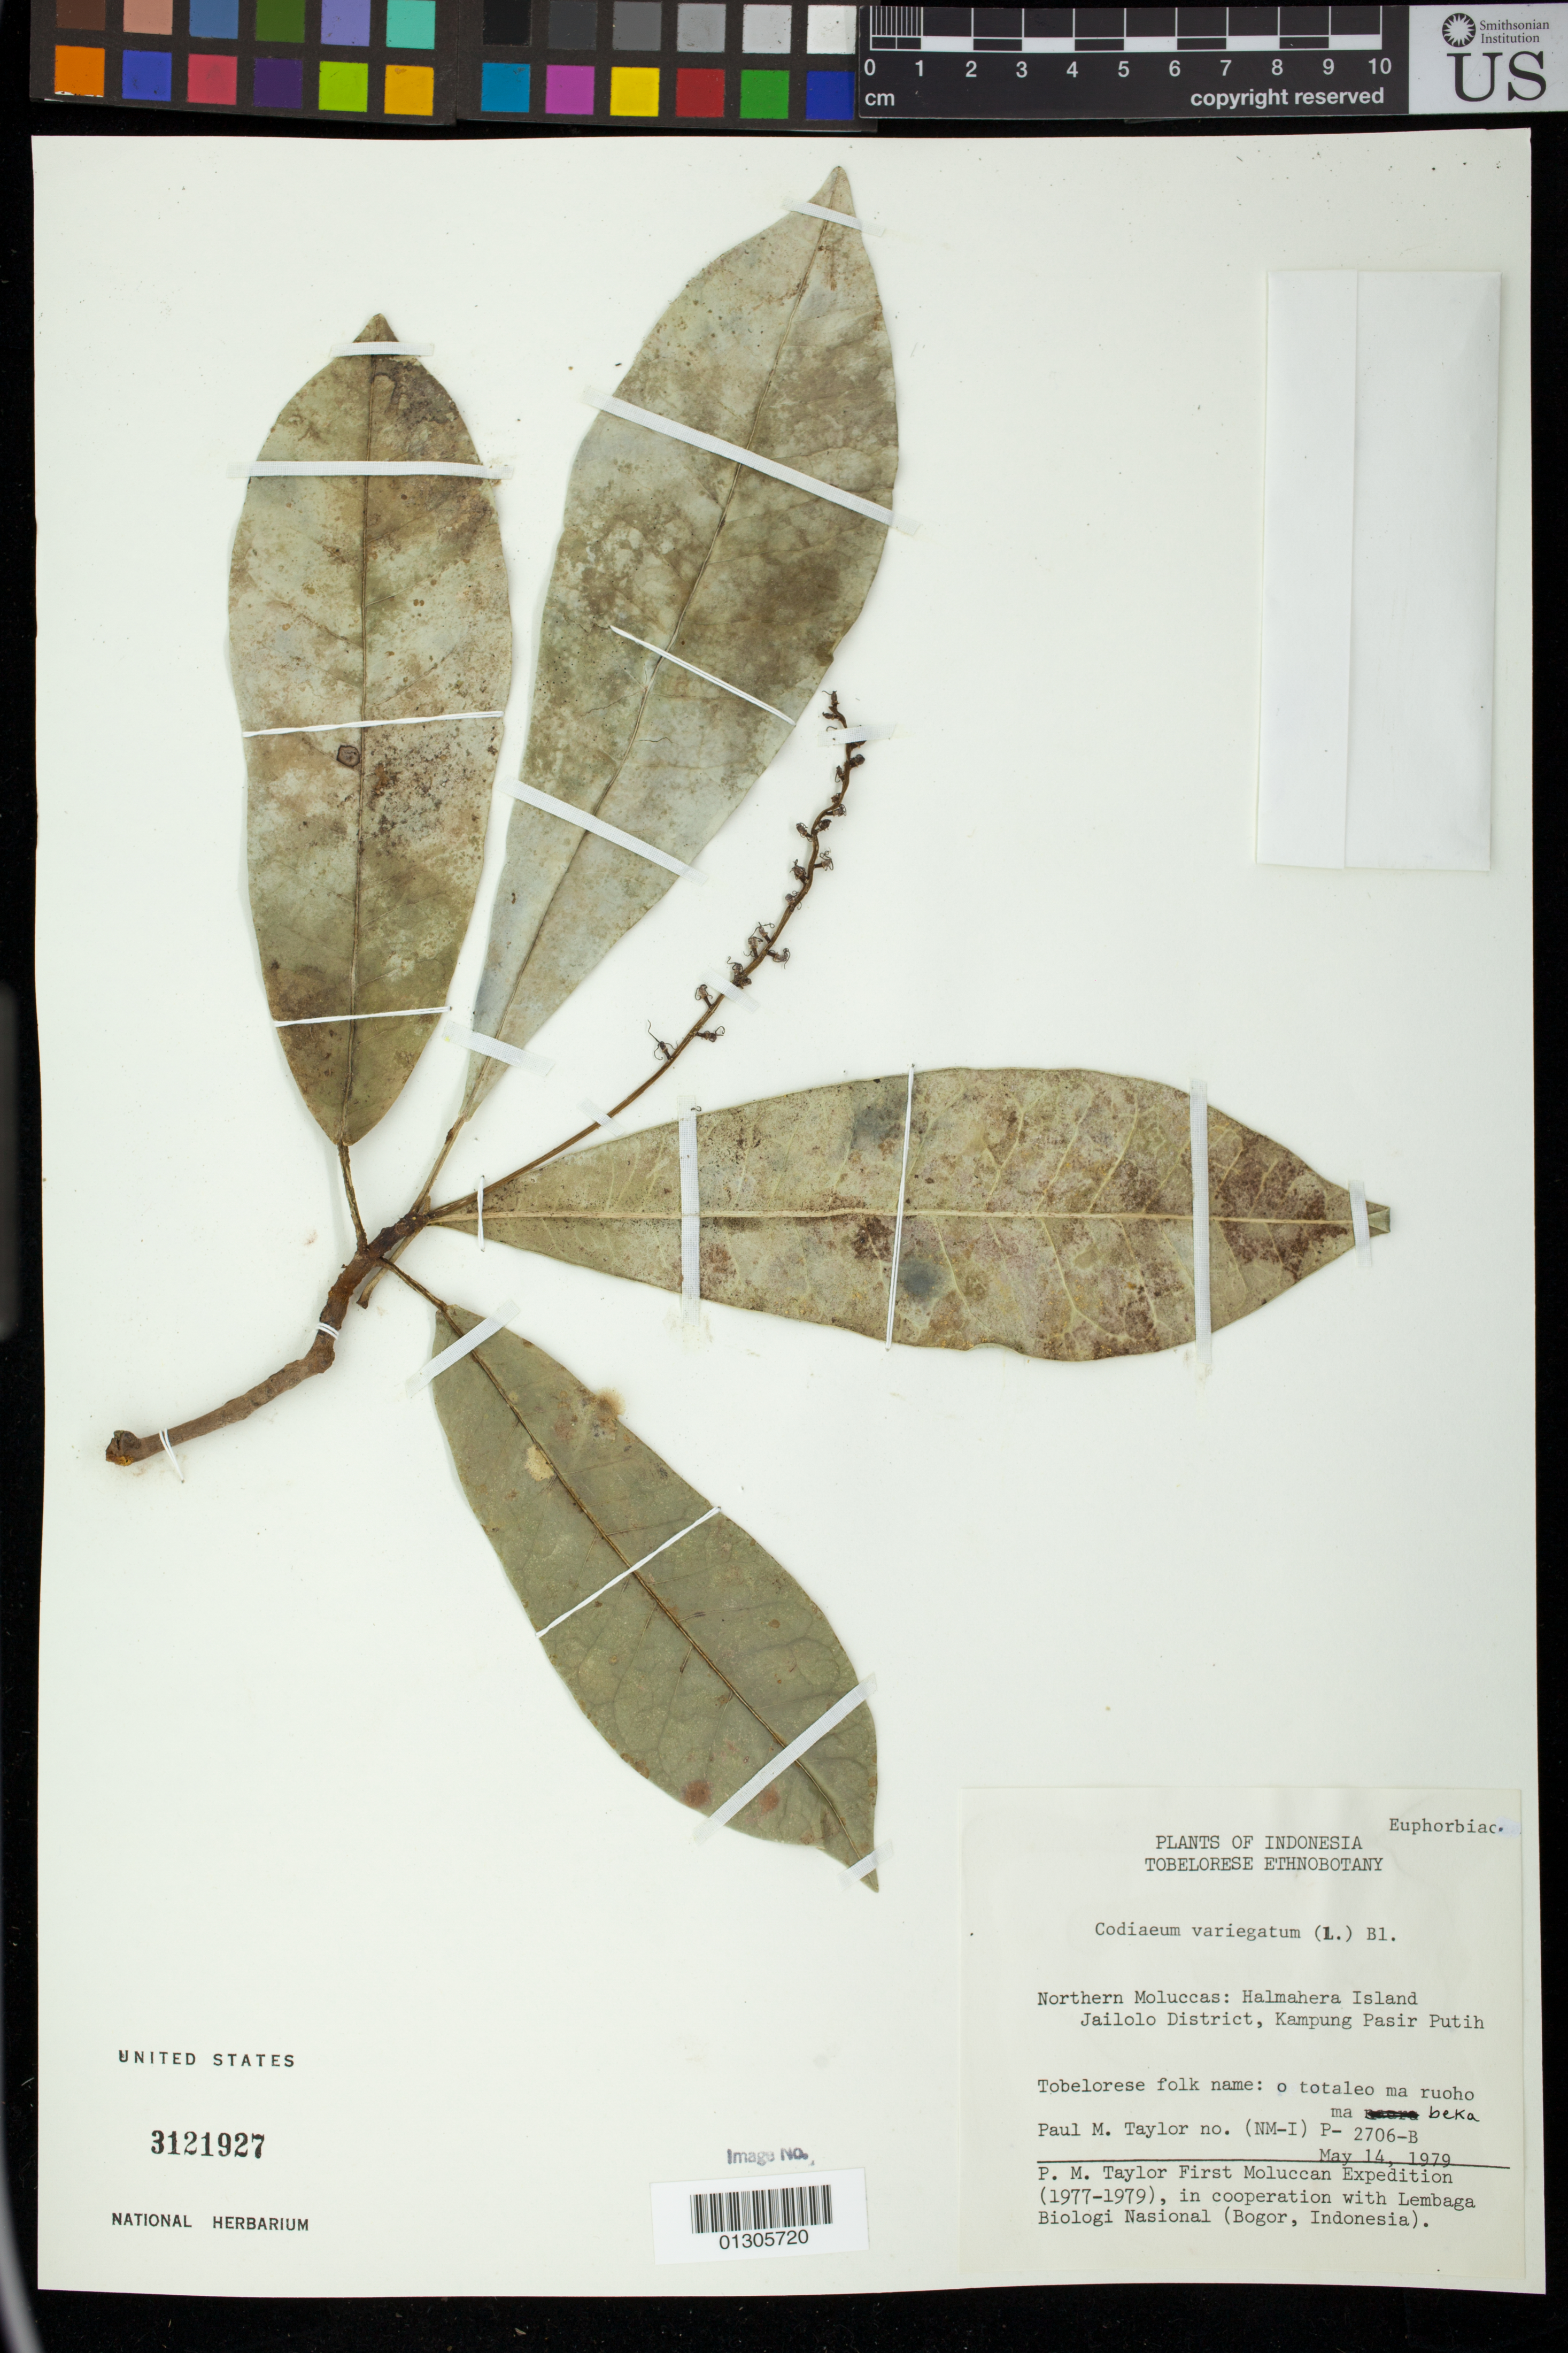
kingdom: Plantae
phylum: Tracheophyta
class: Magnoliopsida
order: Malpighiales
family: Euphorbiaceae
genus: Codiaeum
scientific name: Codiaeum variegatum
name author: (L.) Rumph. ex A. Juss.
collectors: P. M. Taylor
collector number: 2706-B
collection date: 1979-05-14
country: Indonesia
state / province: Maluku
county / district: Maluku Utara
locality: Halmahera Island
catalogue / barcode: US 3121927